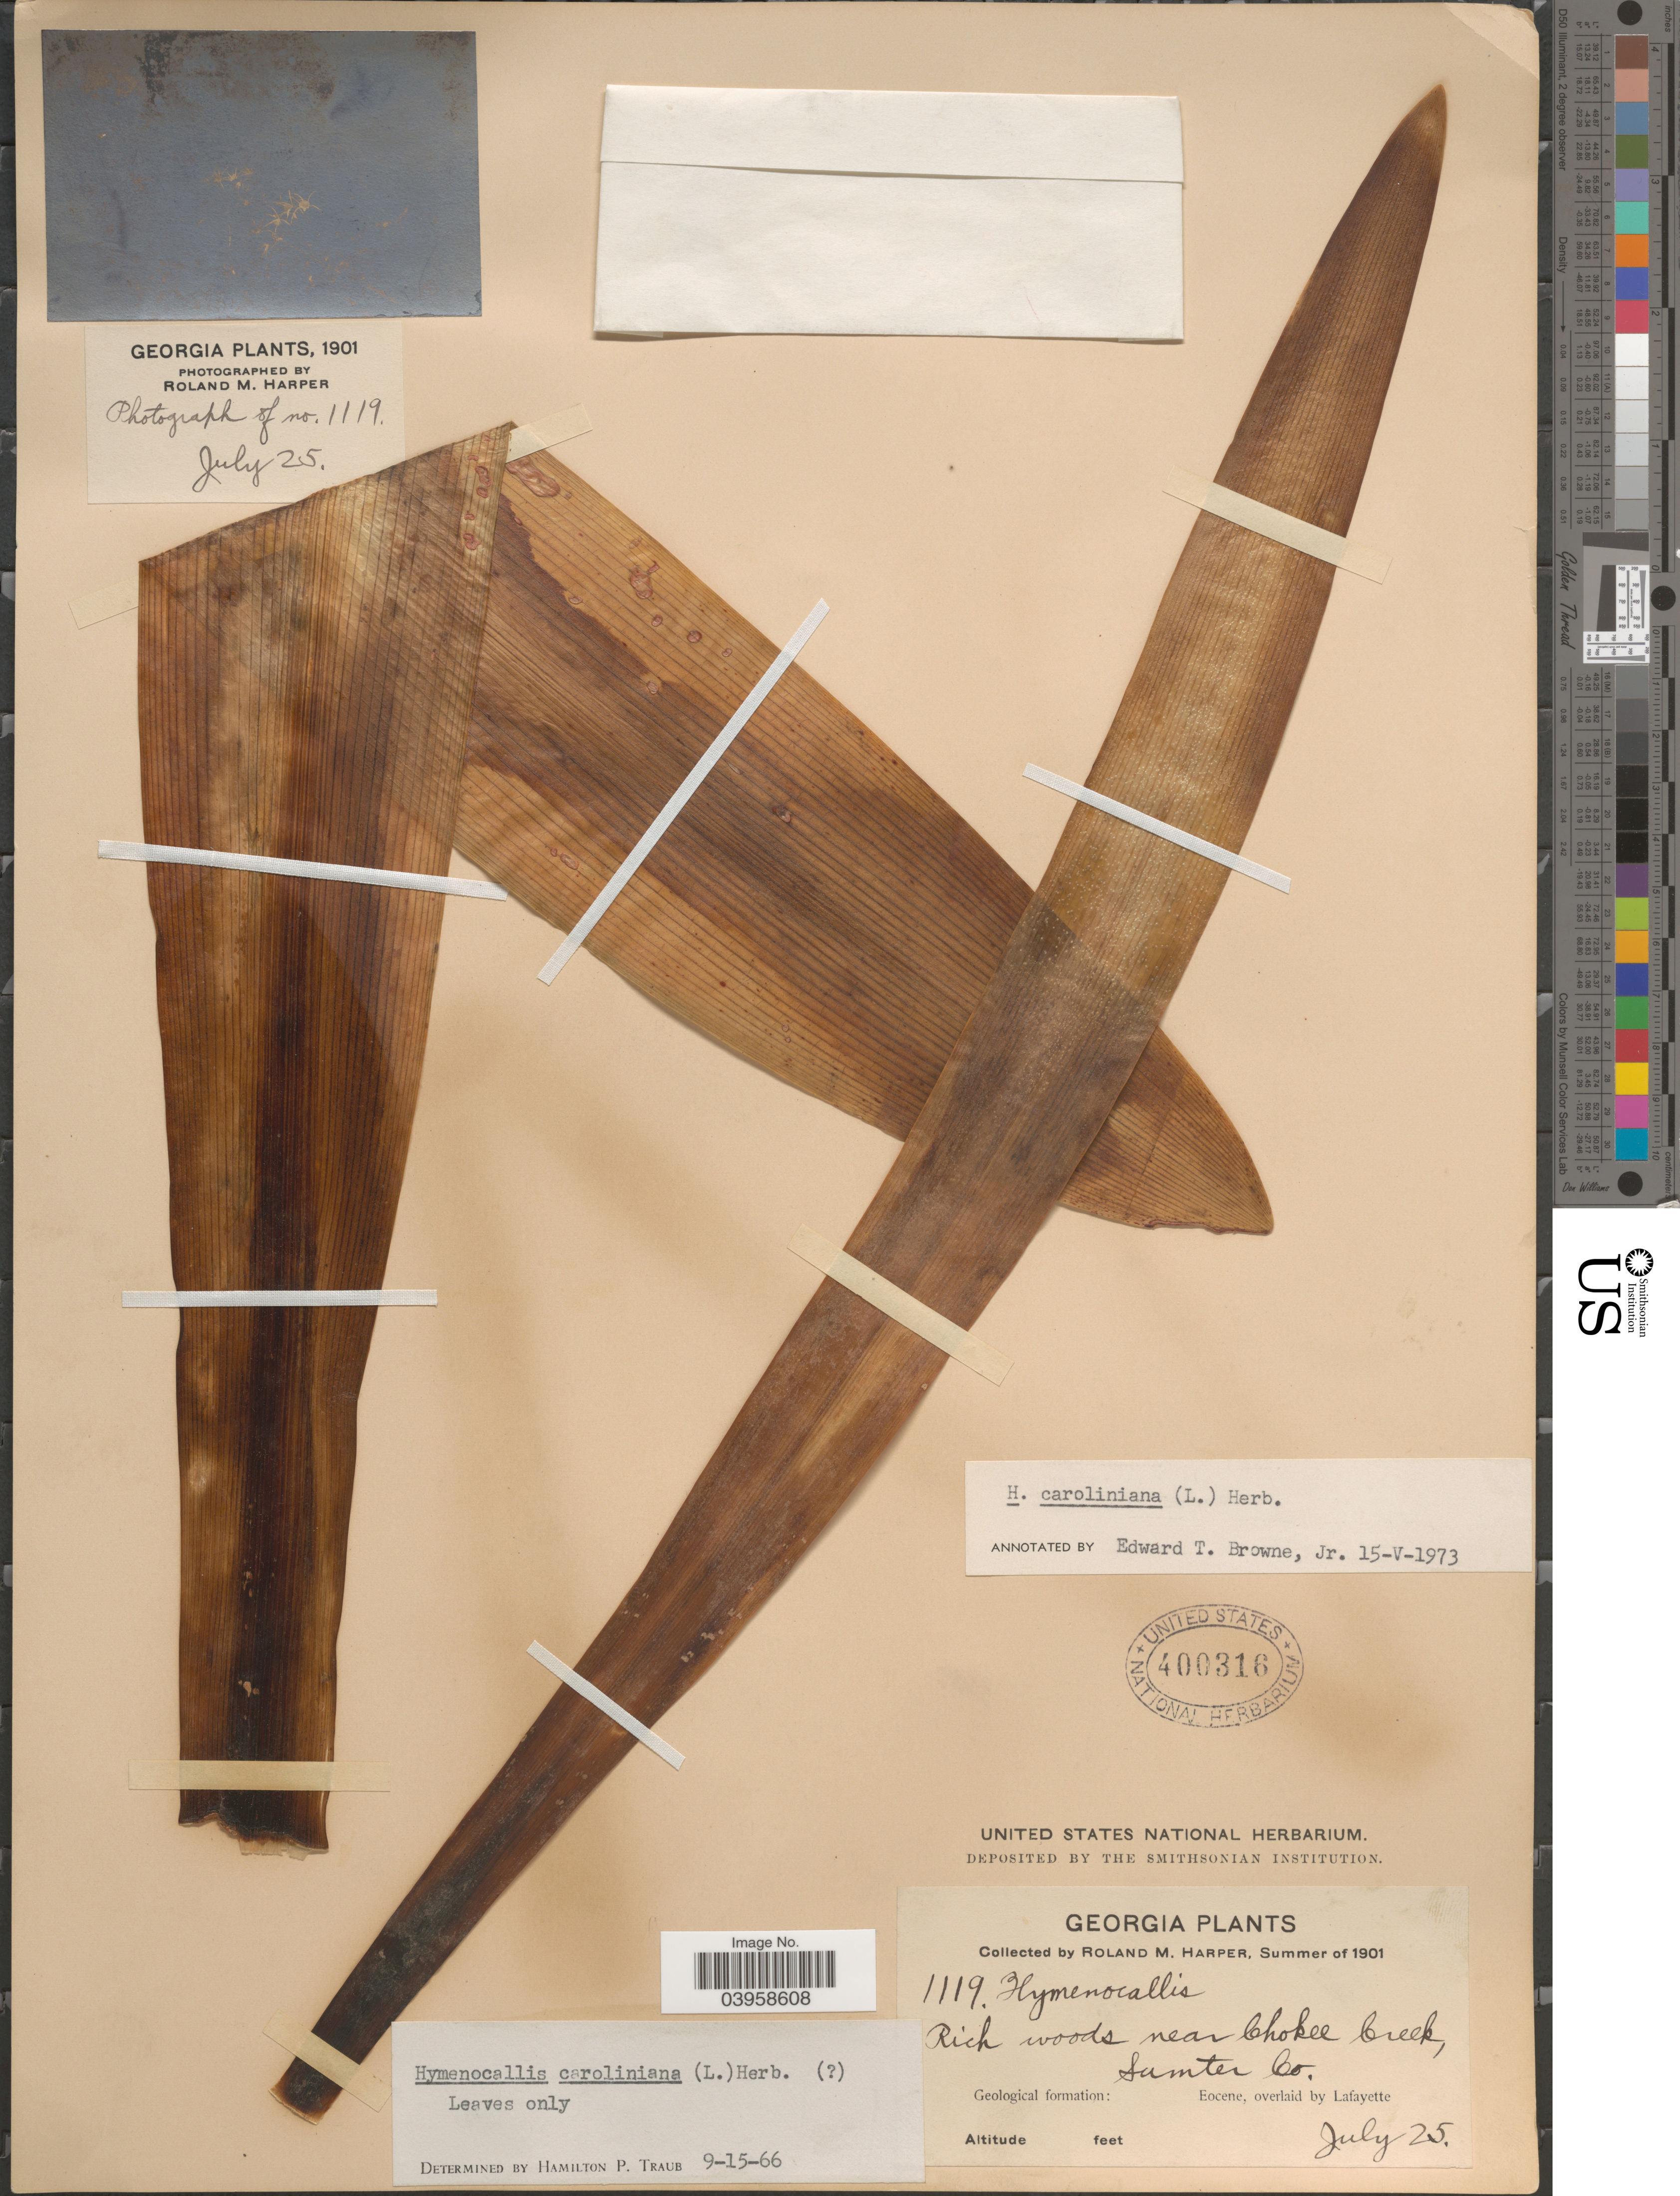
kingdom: Plantae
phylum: Tracheophyta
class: Liliopsida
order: Asparagales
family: Amaryllidaceae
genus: Hymenocallis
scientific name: Hymenocallis caroliniana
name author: (L.) Herb.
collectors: R. M. Harper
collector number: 1119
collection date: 1901-07-25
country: United States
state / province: Georgia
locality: Rich woods near Chokee Creek, Sumter Co. Geological formation: Eocene, overlaid by Lafayette.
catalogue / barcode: US 400316